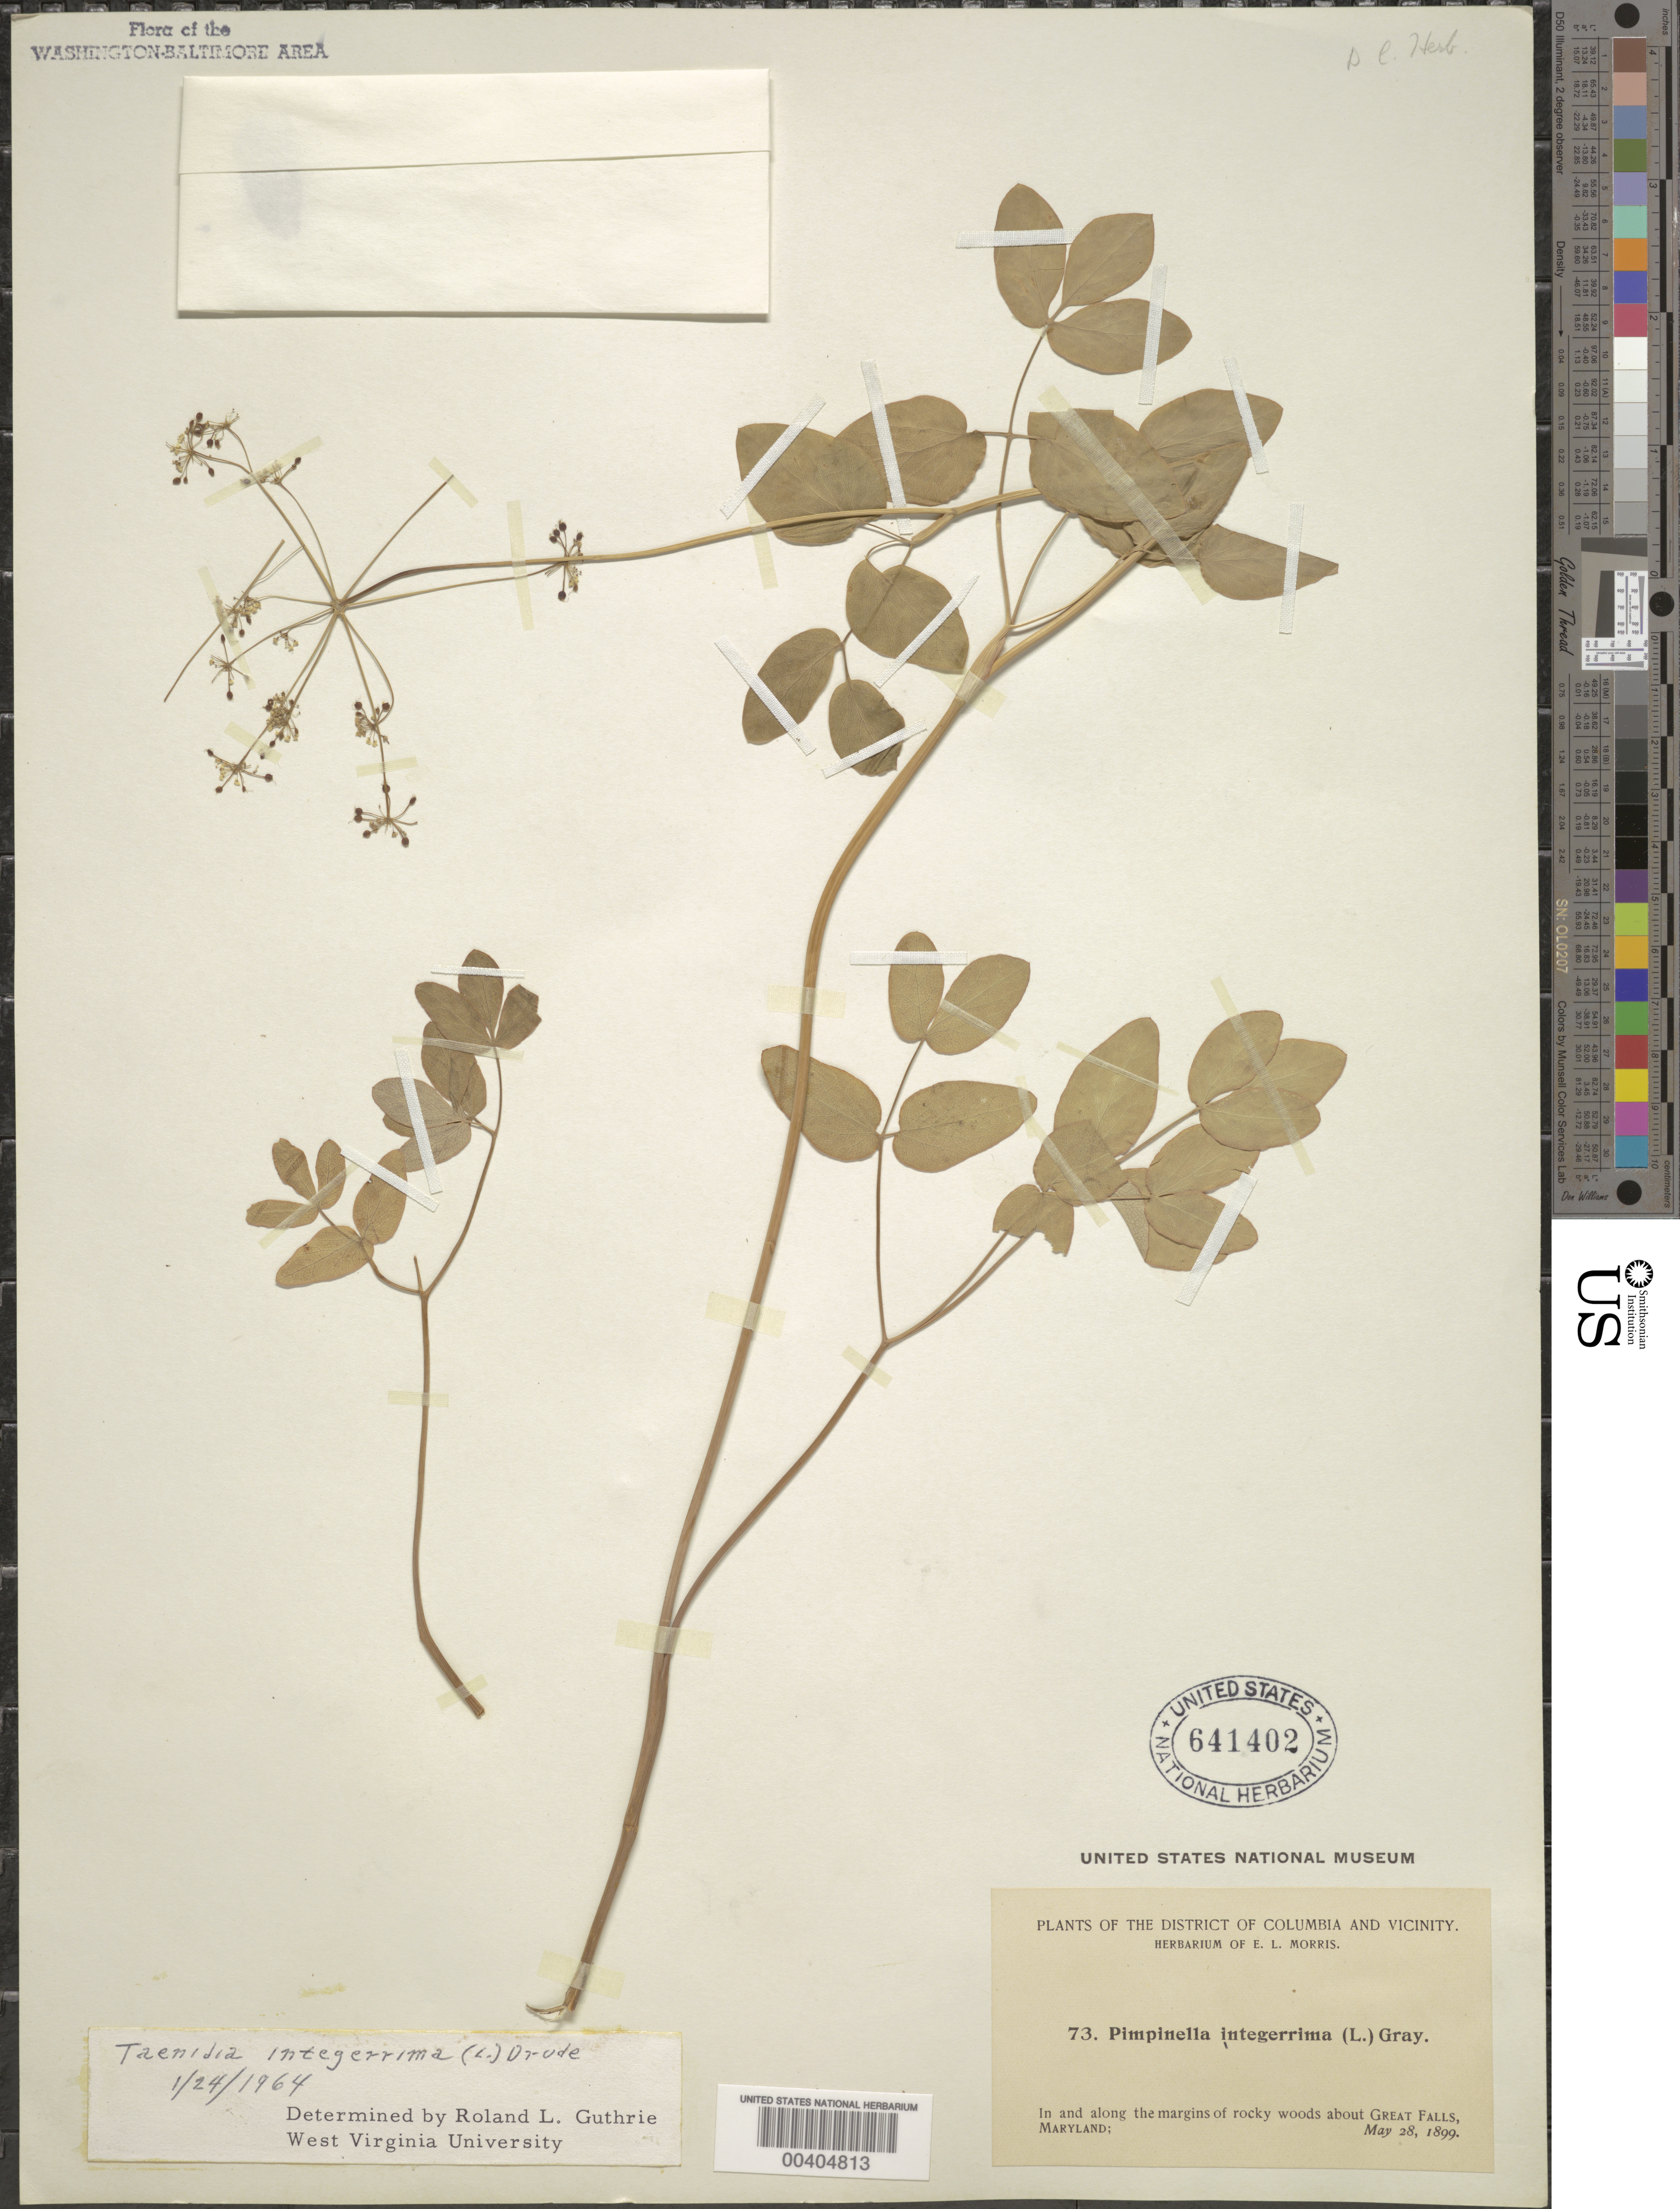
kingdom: Plantae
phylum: Tracheophyta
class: Magnoliopsida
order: Apiales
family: Apiaceae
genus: Taenidia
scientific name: Taenidia integerrima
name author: (L.) Drude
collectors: E. L. Morris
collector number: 73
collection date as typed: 28 May 1899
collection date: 1899-05-28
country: United States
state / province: Maryland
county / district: Montgomery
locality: Great Falls C. & O. Canal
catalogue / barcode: US 641402